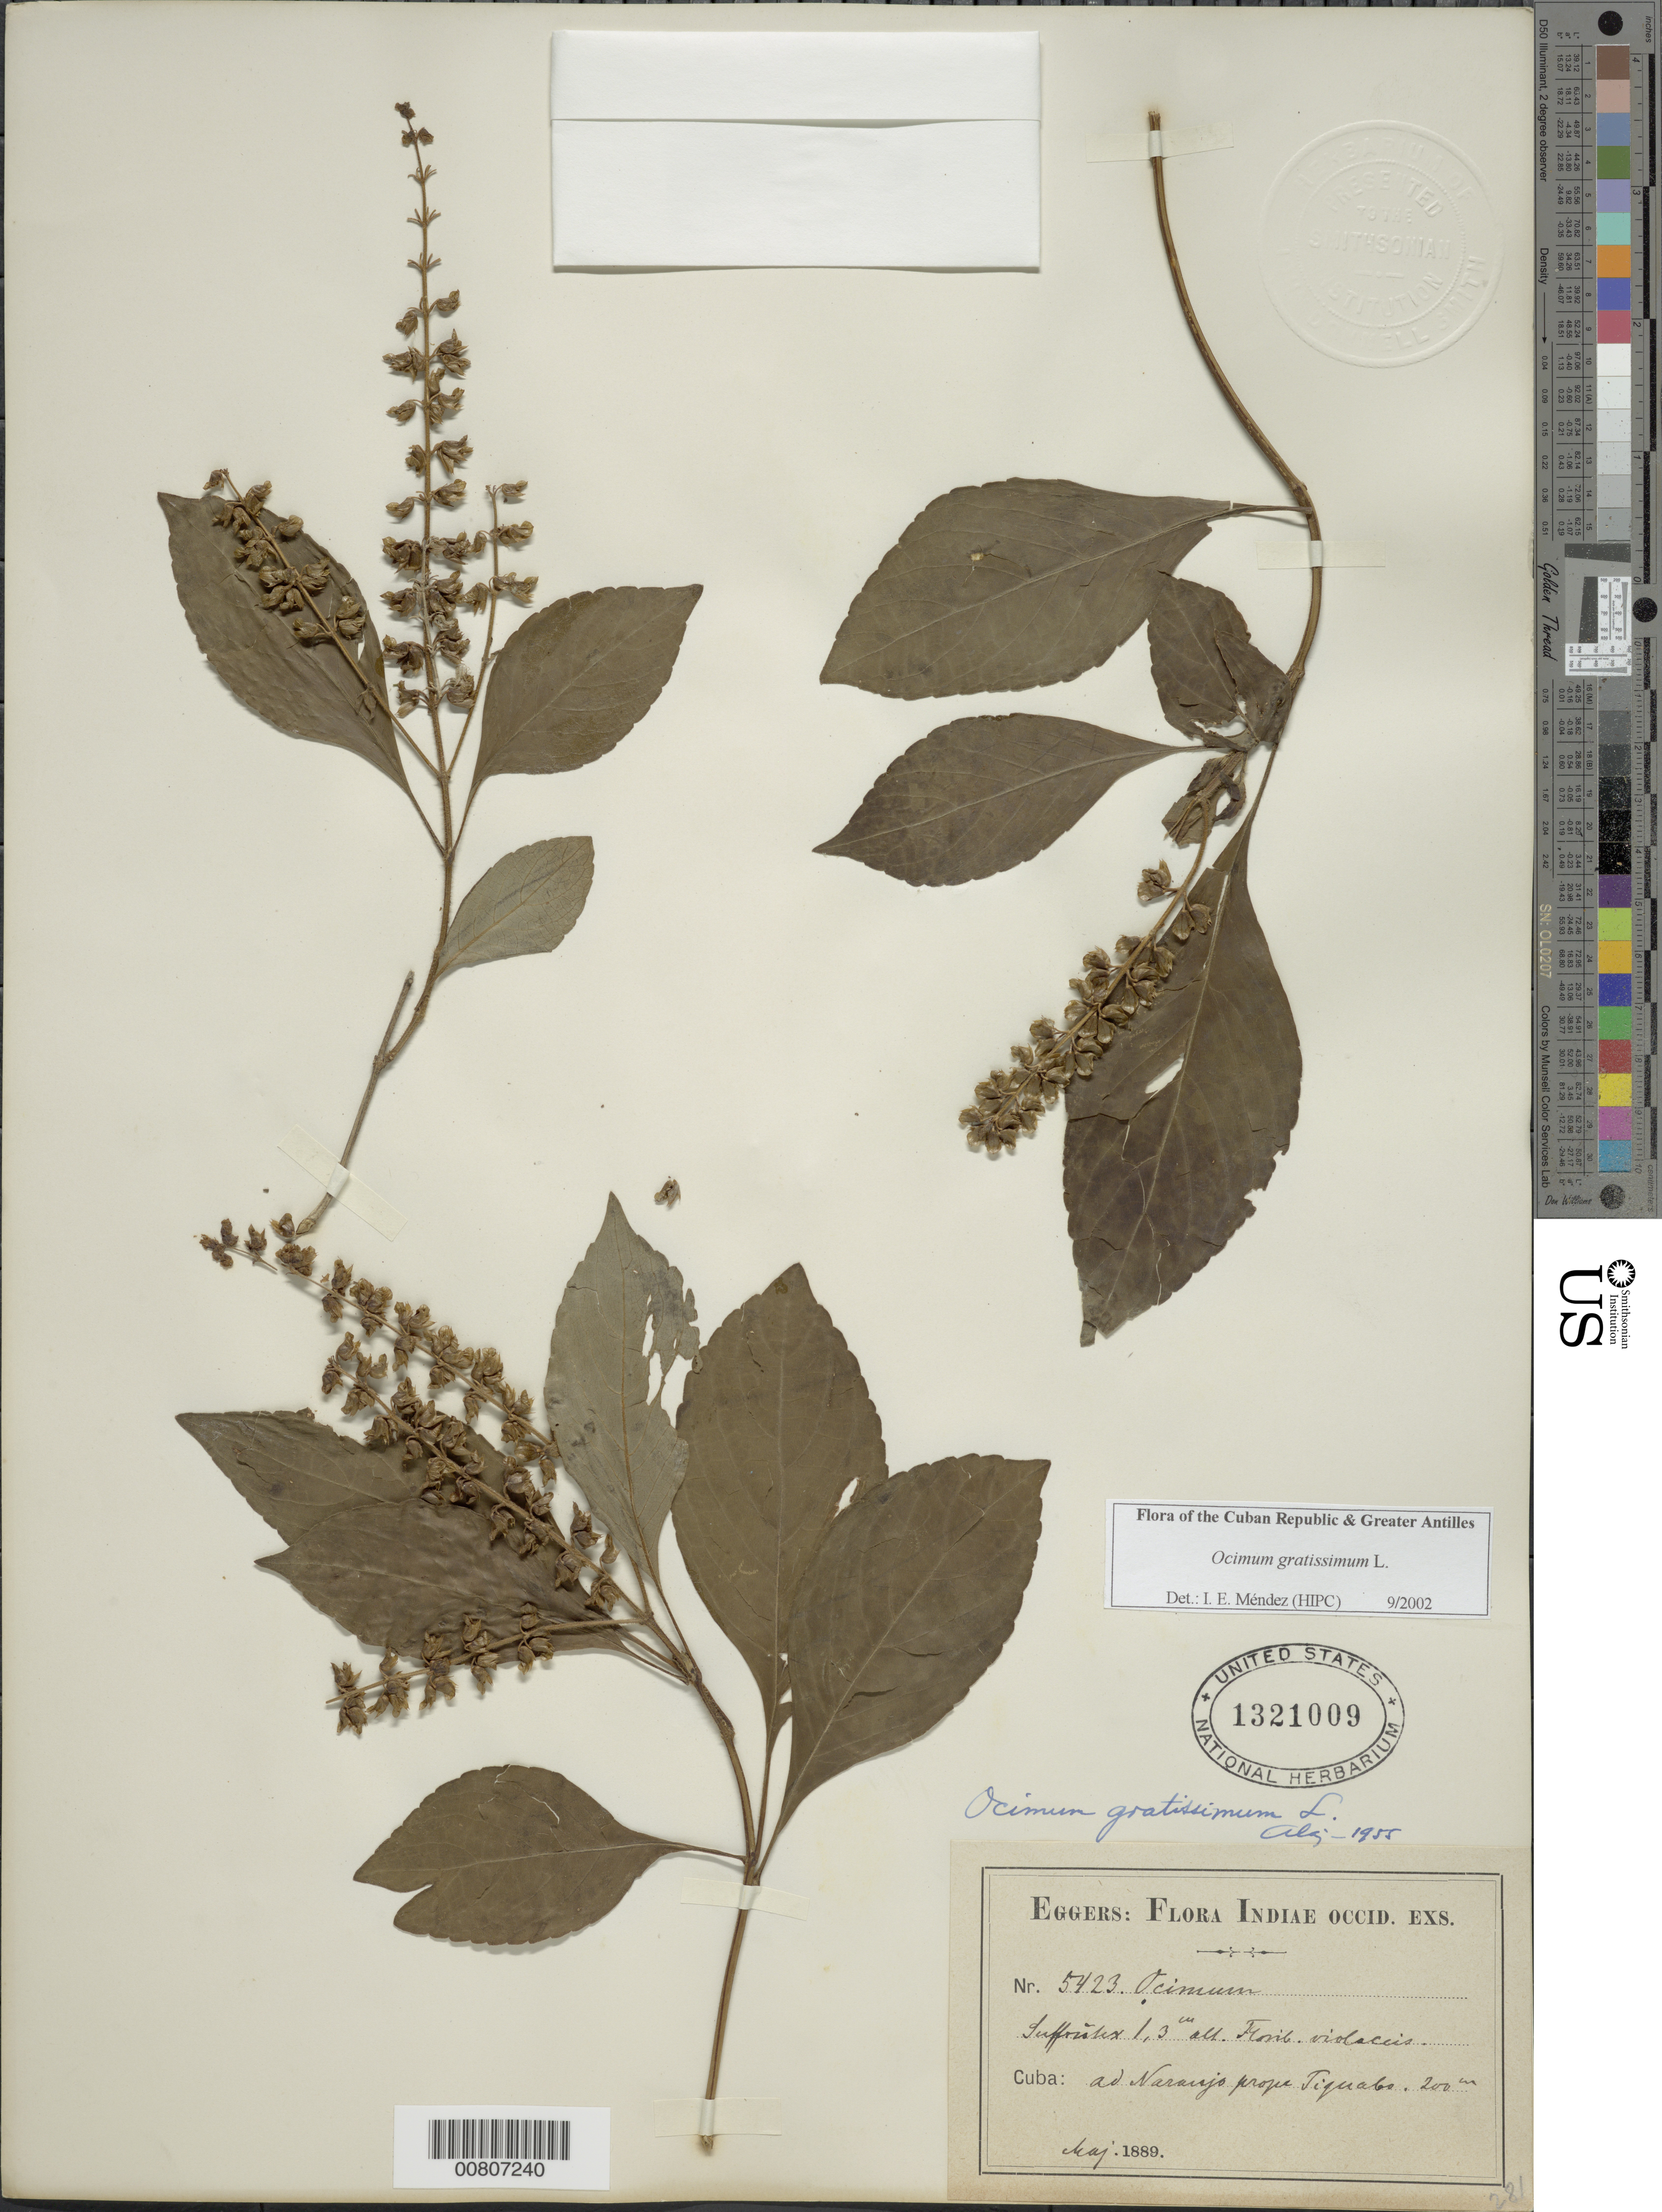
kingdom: Plantae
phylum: Tracheophyta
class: Magnoliopsida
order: Lamiales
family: Lamiaceae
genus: Ocimum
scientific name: Ocimum gratissimum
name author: L.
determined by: Méndez, Isidro E., (HIPC)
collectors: H. F. A. von Eggers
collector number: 5423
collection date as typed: May 1889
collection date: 1889-05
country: Cuba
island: Cuba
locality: Naraujo, near Tiguabo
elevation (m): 200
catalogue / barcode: US 1321009